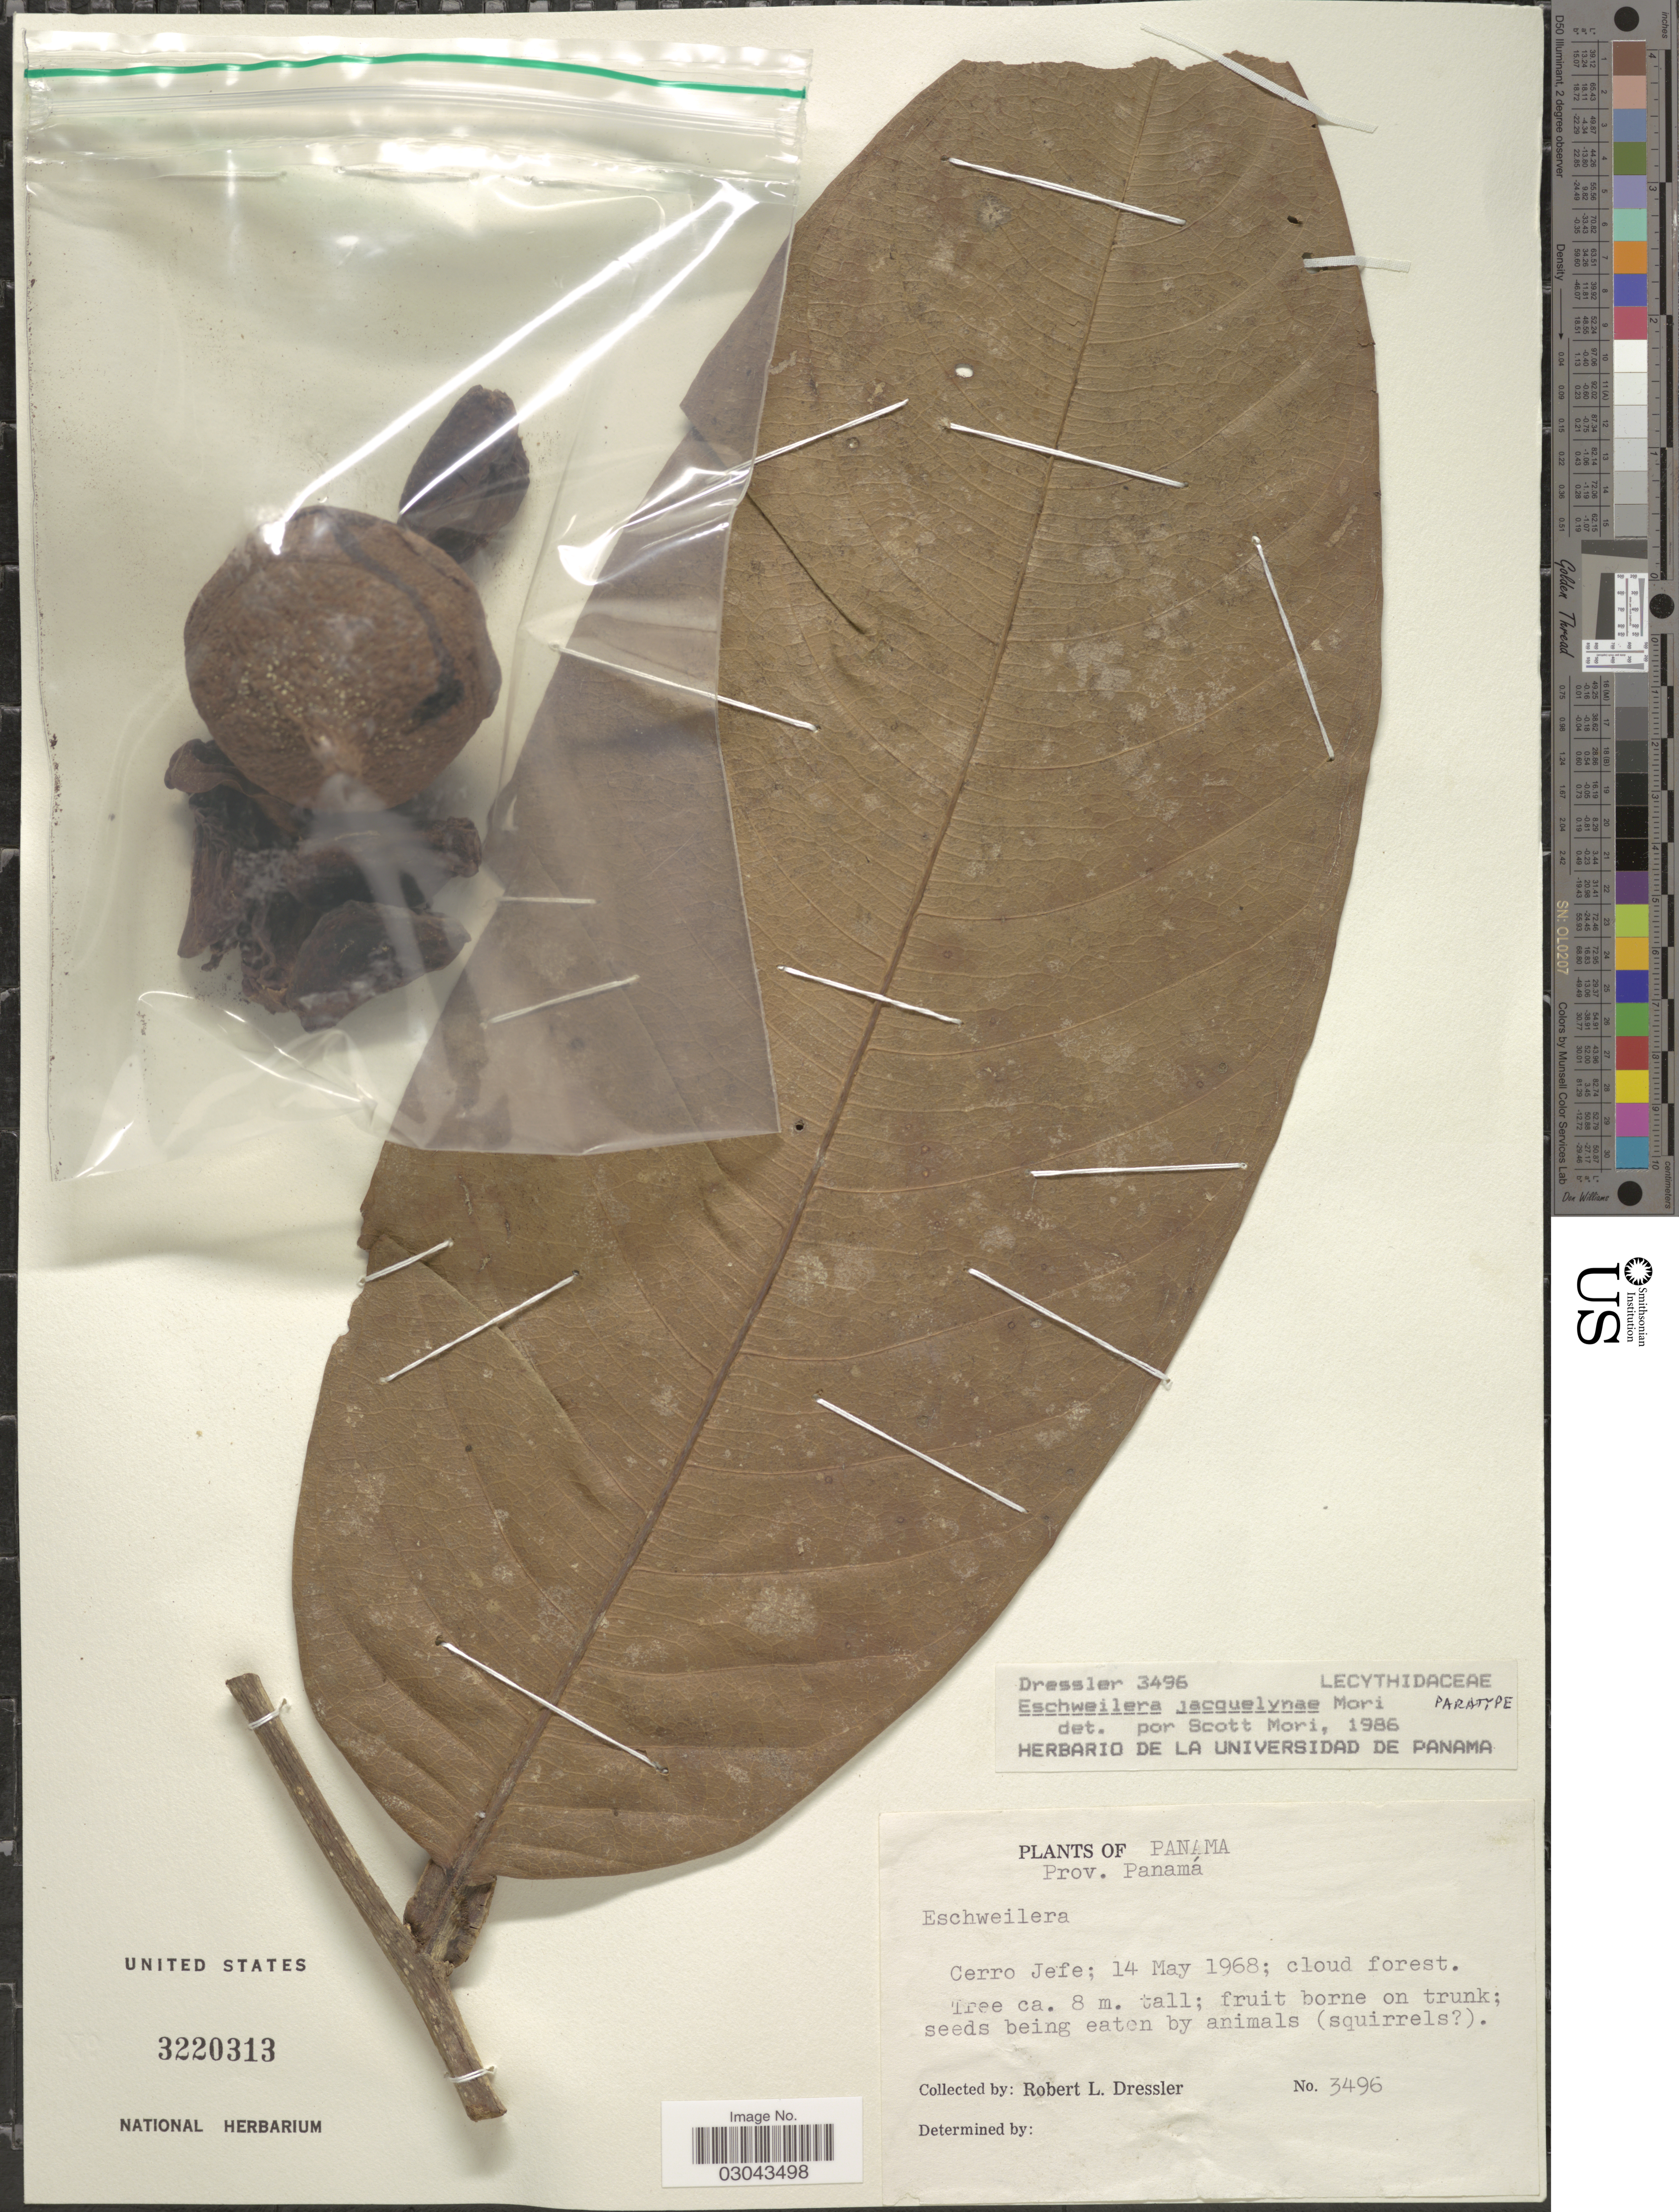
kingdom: Plantae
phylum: Tracheophyta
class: Magnoliopsida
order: Ericales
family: Lecythidaceae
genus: Eschweilera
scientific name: Eschweilera jacquelyniae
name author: S.A. Mori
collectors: R. Dressler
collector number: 3496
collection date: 1968-05-14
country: Panama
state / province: Panamá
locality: Cerro Jefe.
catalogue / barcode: US 3220313